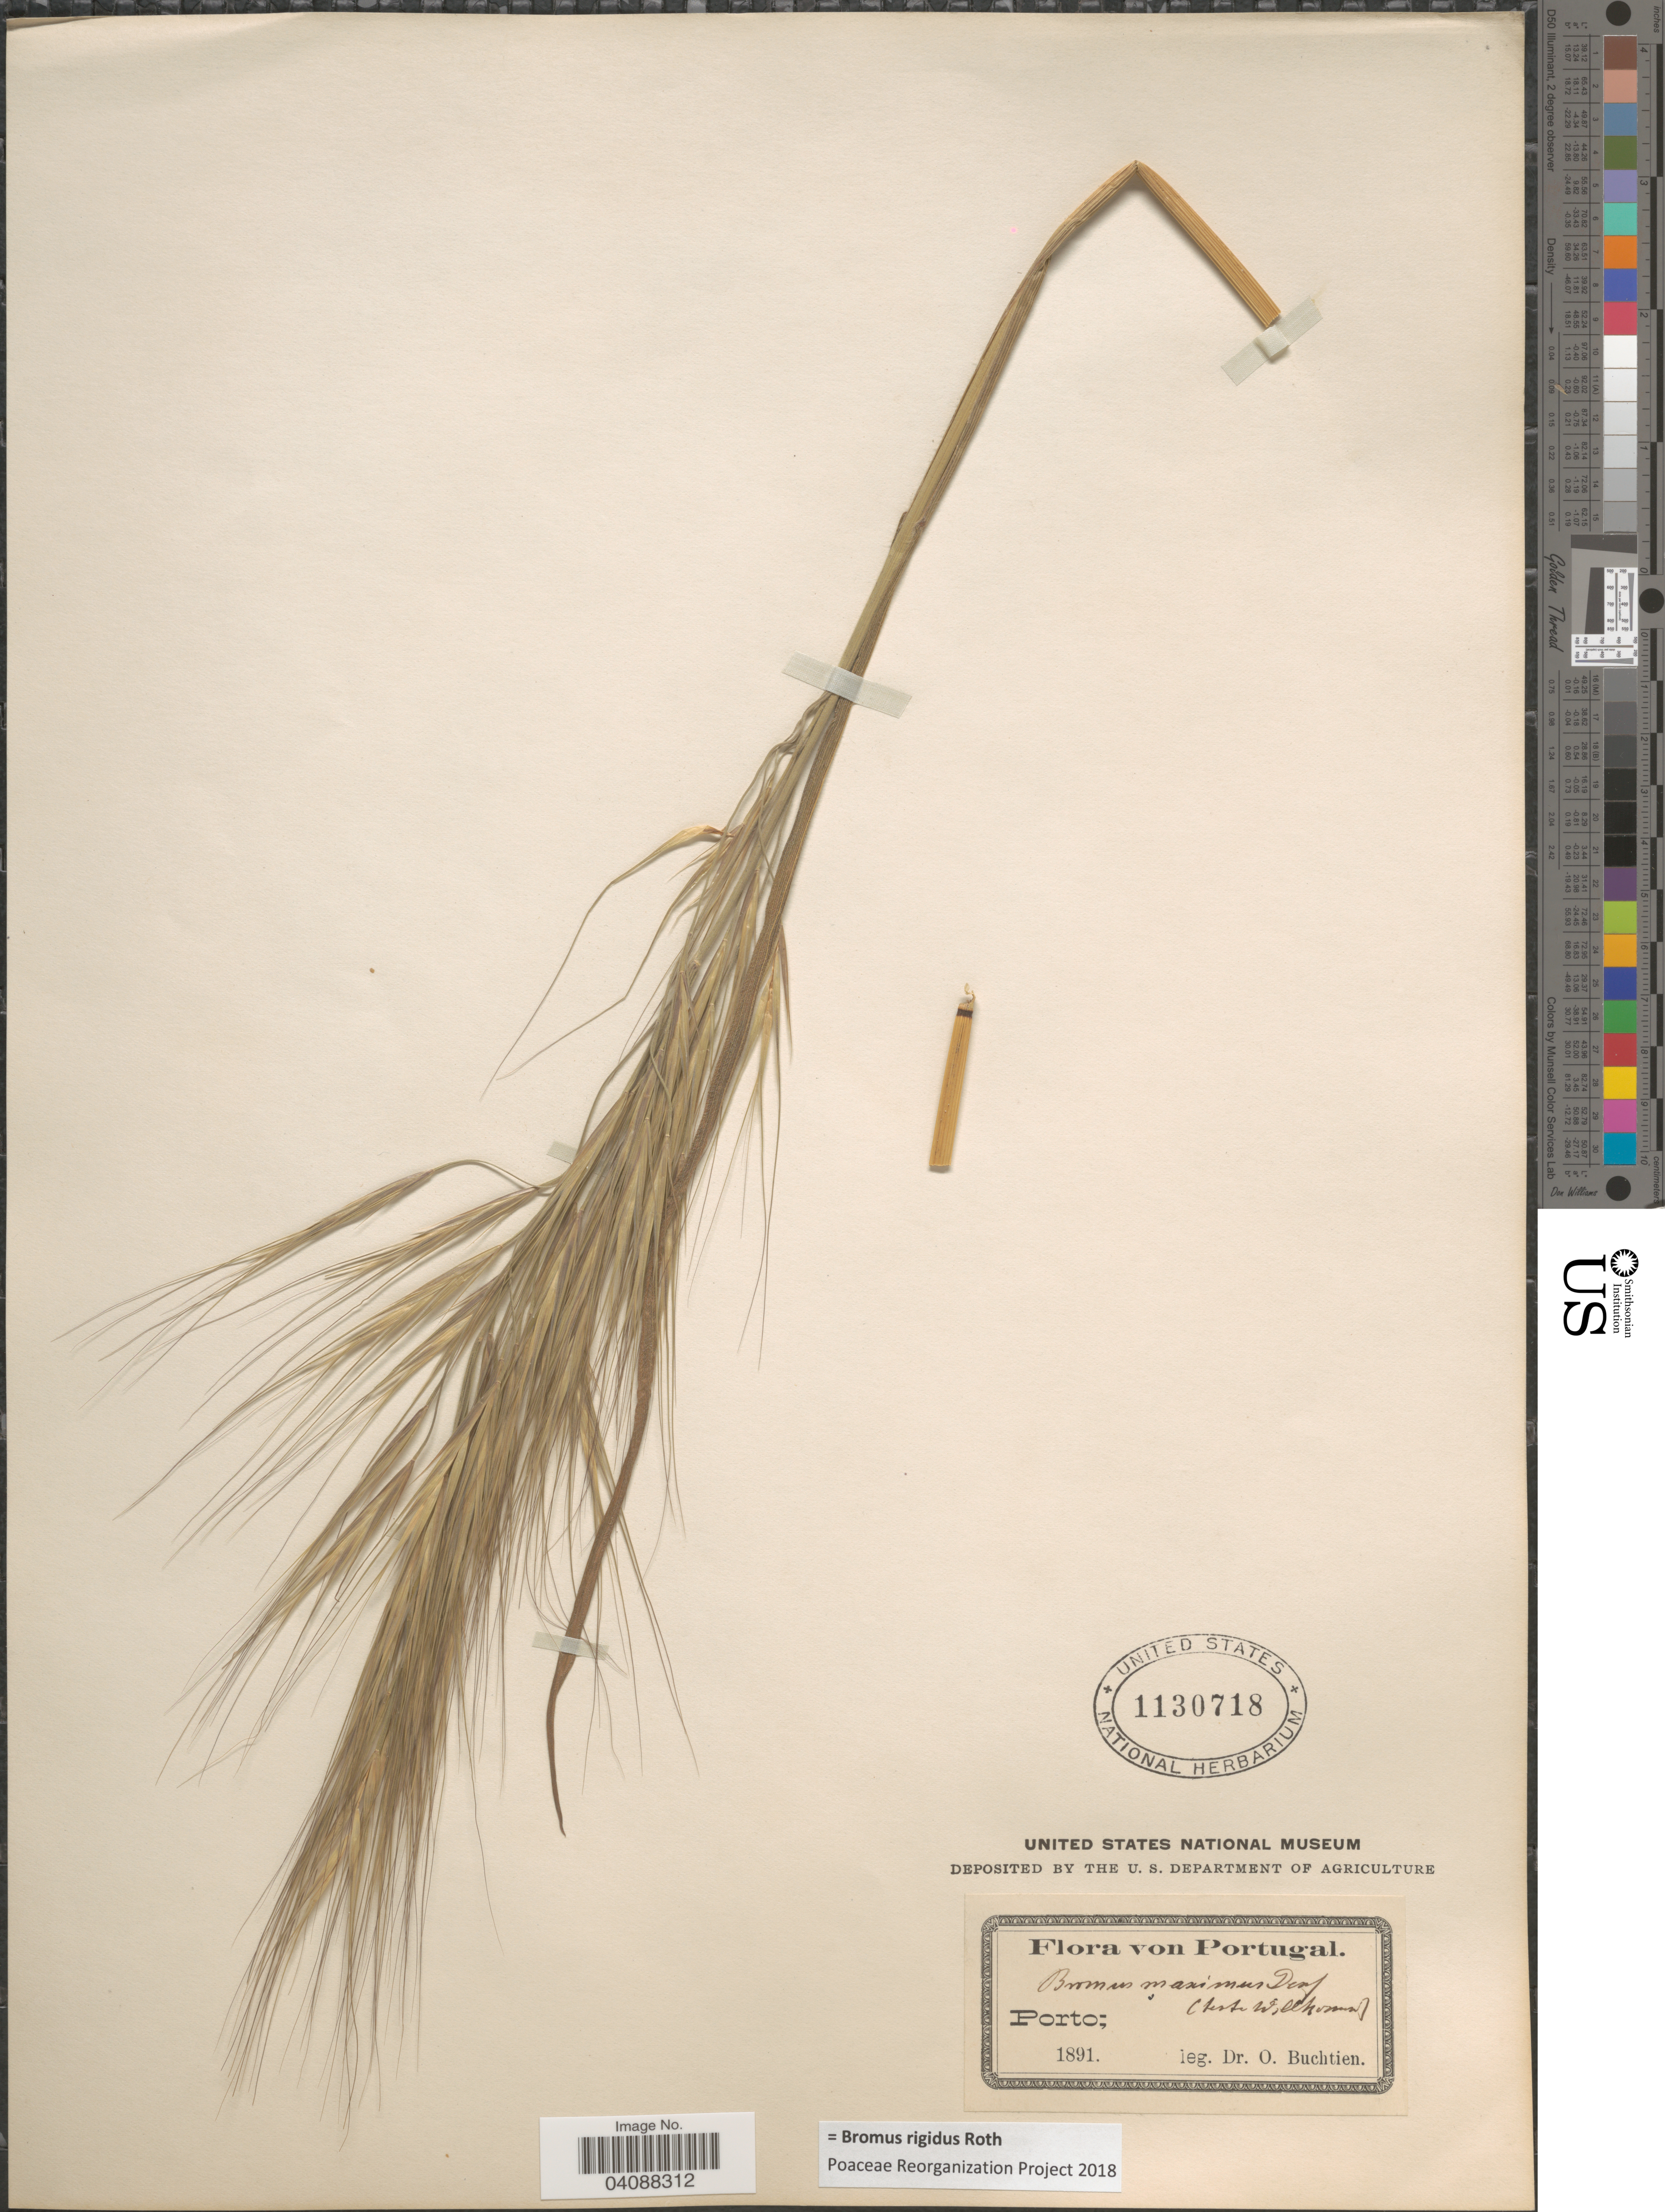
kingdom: Plantae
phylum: Tracheophyta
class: Liliopsida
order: Poales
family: Poaceae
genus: Bromus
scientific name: Bromus rigidus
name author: Roth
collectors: O. Buchtien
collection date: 1891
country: Portugal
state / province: Porto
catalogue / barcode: US 1130718